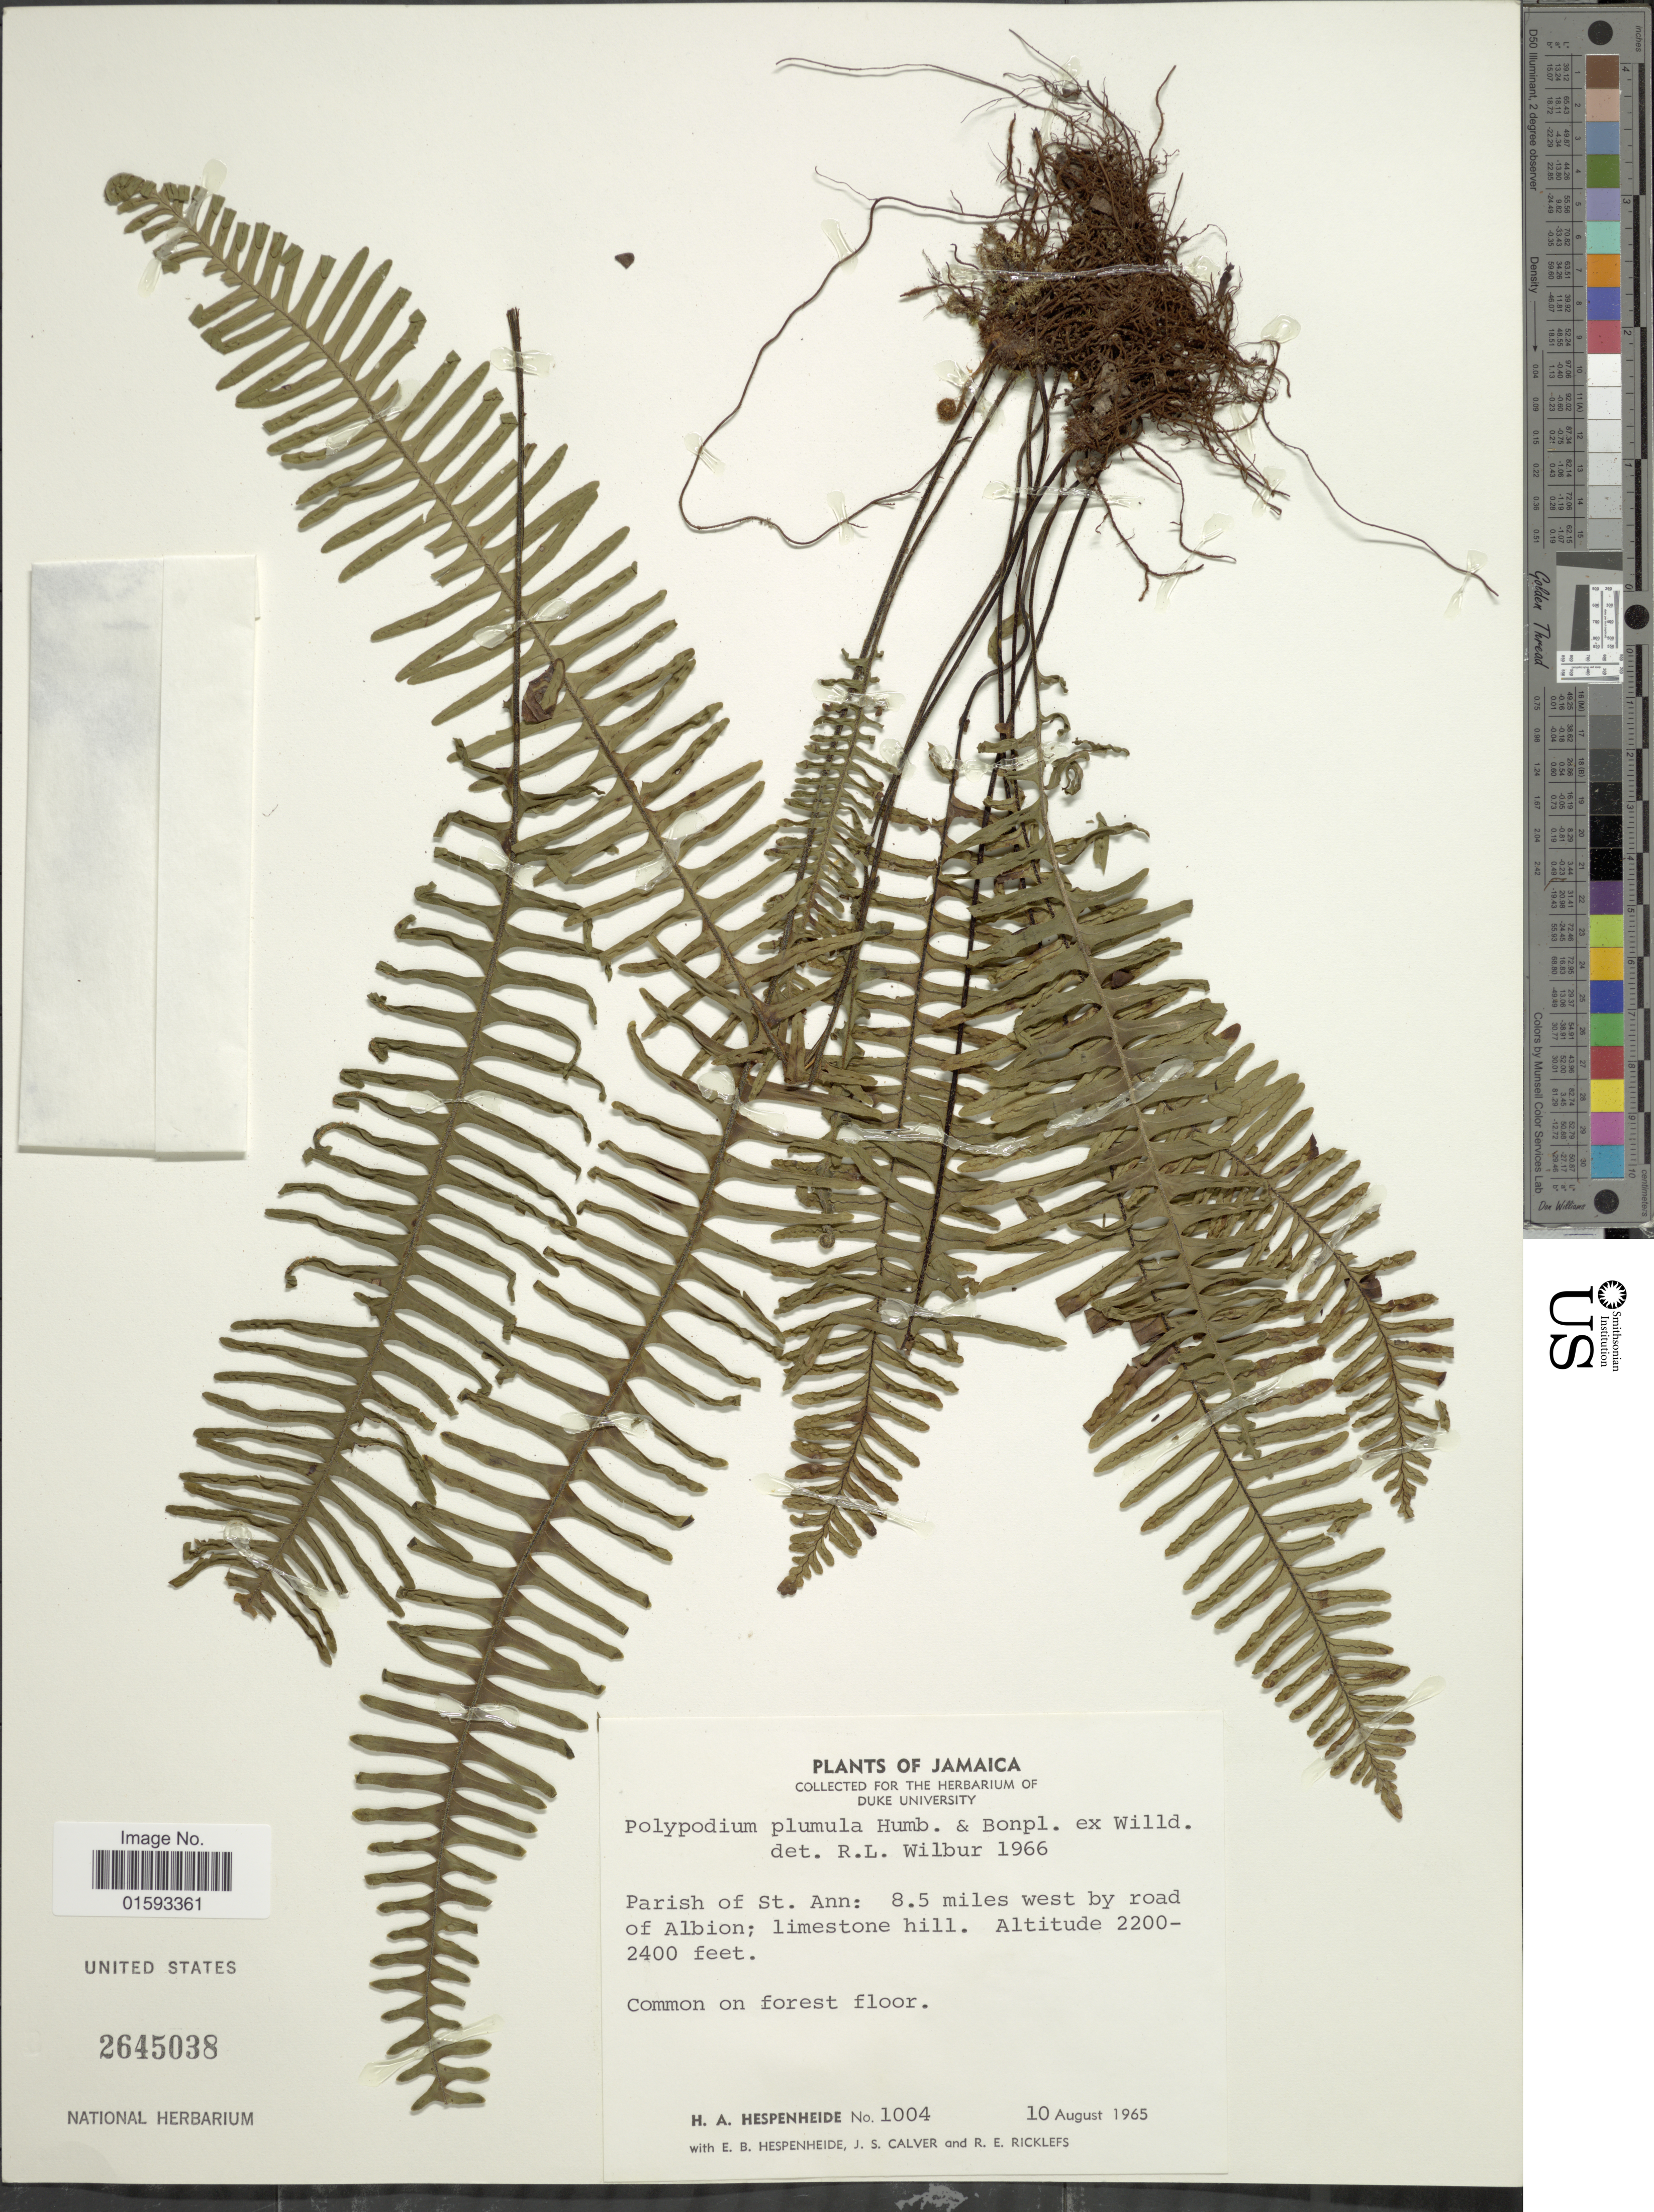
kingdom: Plantae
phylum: Tracheophyta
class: Polypodiopsida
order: Polypodiales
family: Polypodiaceae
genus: Pecluma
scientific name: Pecluma plumula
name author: (Humb. & Bonpl. ex Willd.) M.G. Price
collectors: H. A. Hespenheide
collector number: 1004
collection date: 1965-08-10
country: Jamaica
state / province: Saint Ann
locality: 8.5 miles west by road of Albion; limestone hill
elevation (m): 732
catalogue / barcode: US 2645038